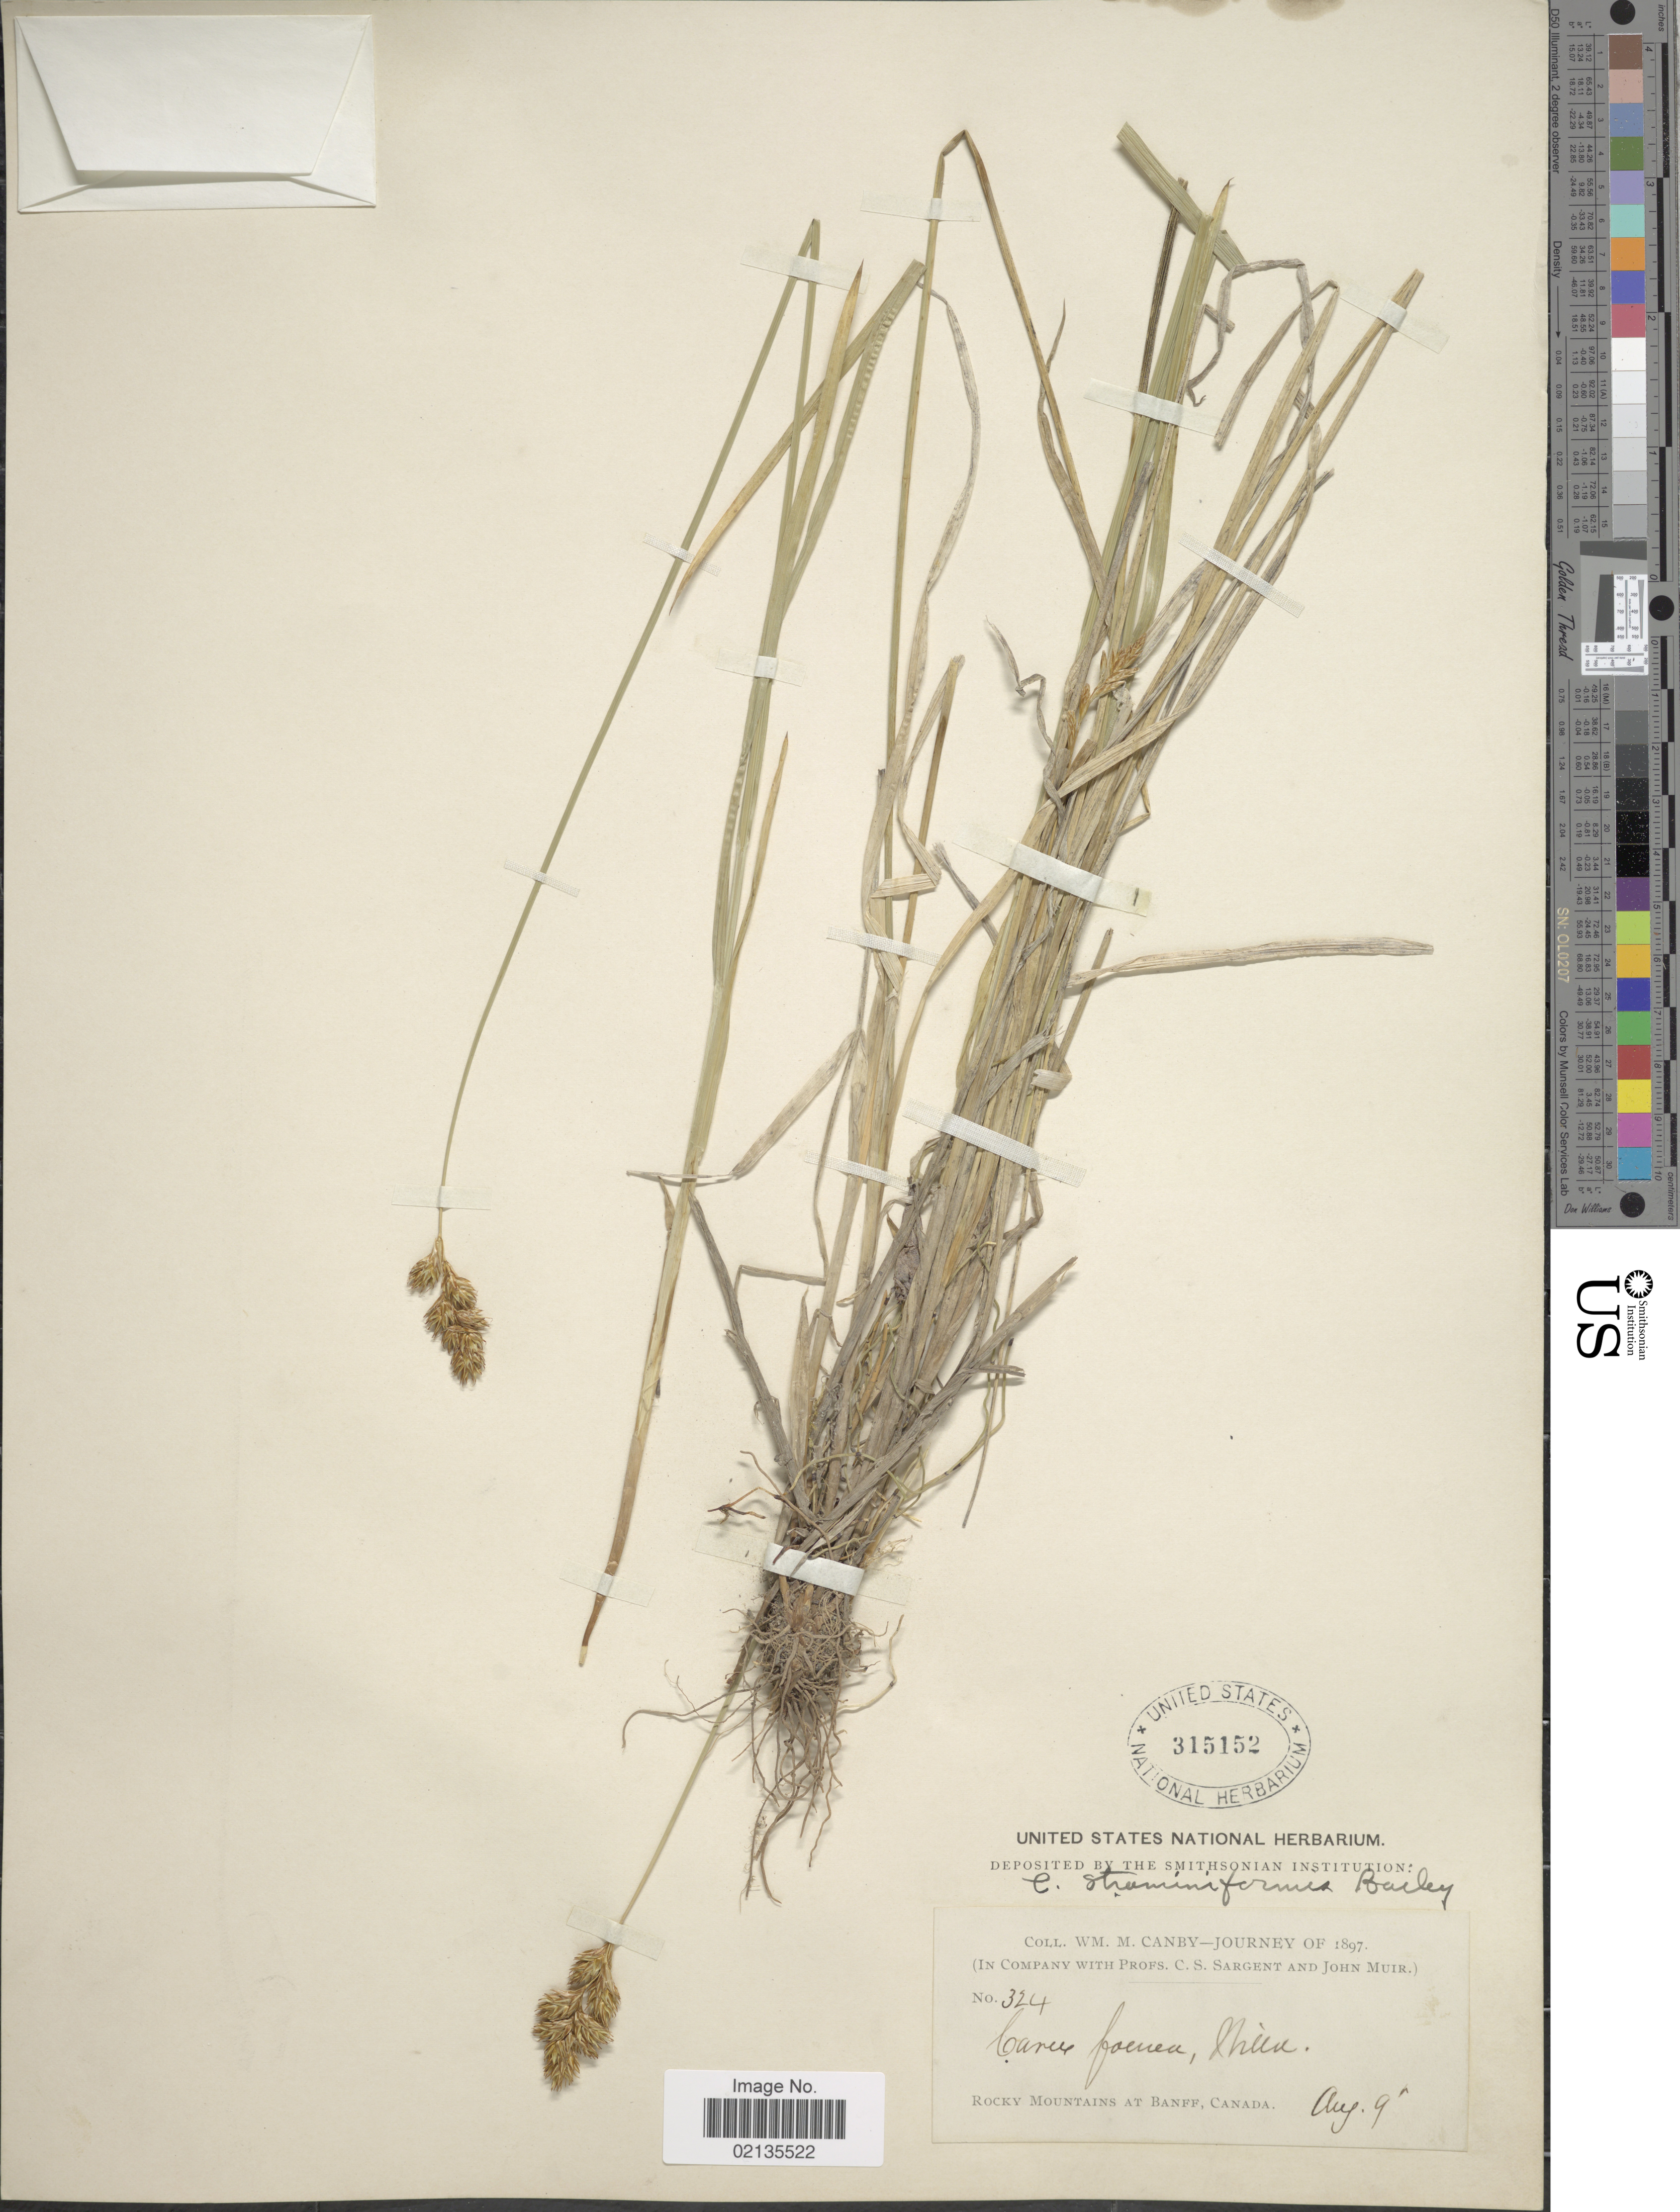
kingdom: Plantae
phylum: Tracheophyta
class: Liliopsida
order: Poales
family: Cyperaceae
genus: Carex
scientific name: Carex straminiformis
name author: L.H. Bailey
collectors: W. M. Canby, C. S. Sargent & J. Muir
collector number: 324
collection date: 1897-08-09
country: Canada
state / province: Alberta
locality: Rocky Mountains at Banff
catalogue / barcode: US 315152